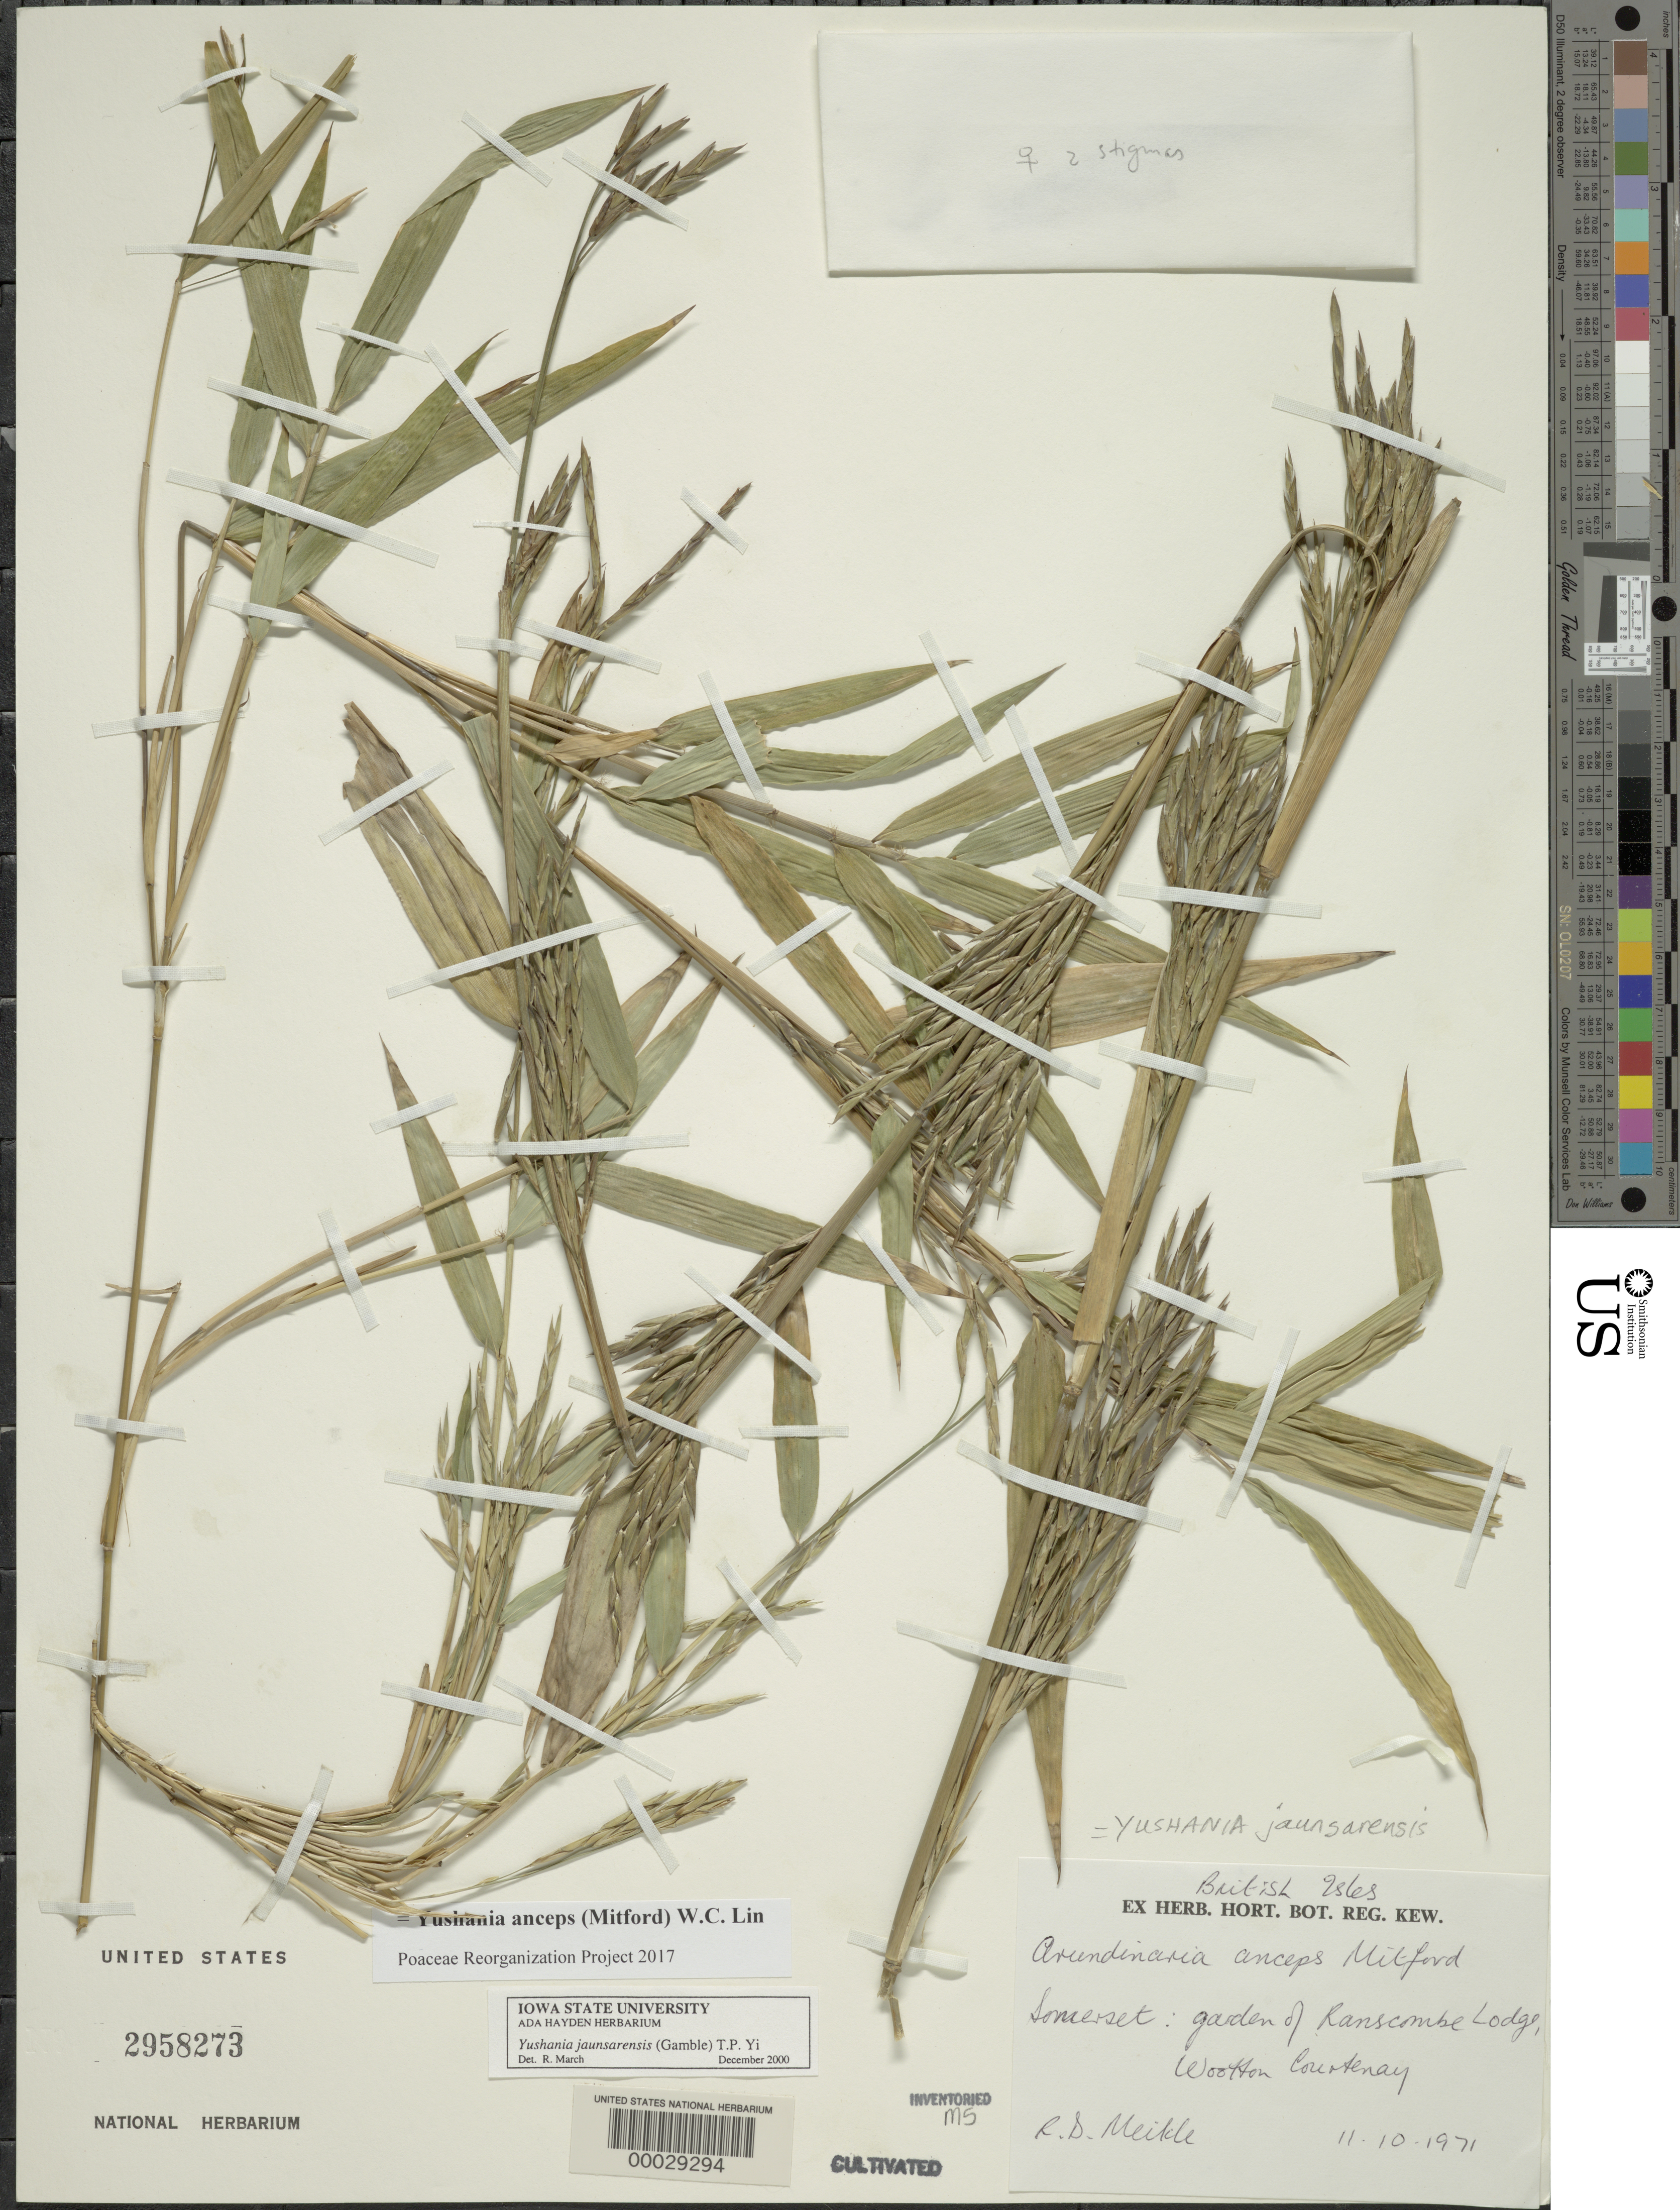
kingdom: Plantae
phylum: Tracheophyta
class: Liliopsida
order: Poales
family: Poaceae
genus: Yushania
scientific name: Yushania anceps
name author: (Mitford) W.C. Lin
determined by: Poaceae Reorganization Project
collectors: R. D. Meikle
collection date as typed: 11 Oct 1971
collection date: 1971-10-11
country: United Kingdom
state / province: England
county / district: Somersetshire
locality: Somerset, garden of Ranscombe Lodge, Wootton Courtenay.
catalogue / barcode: US 2958273